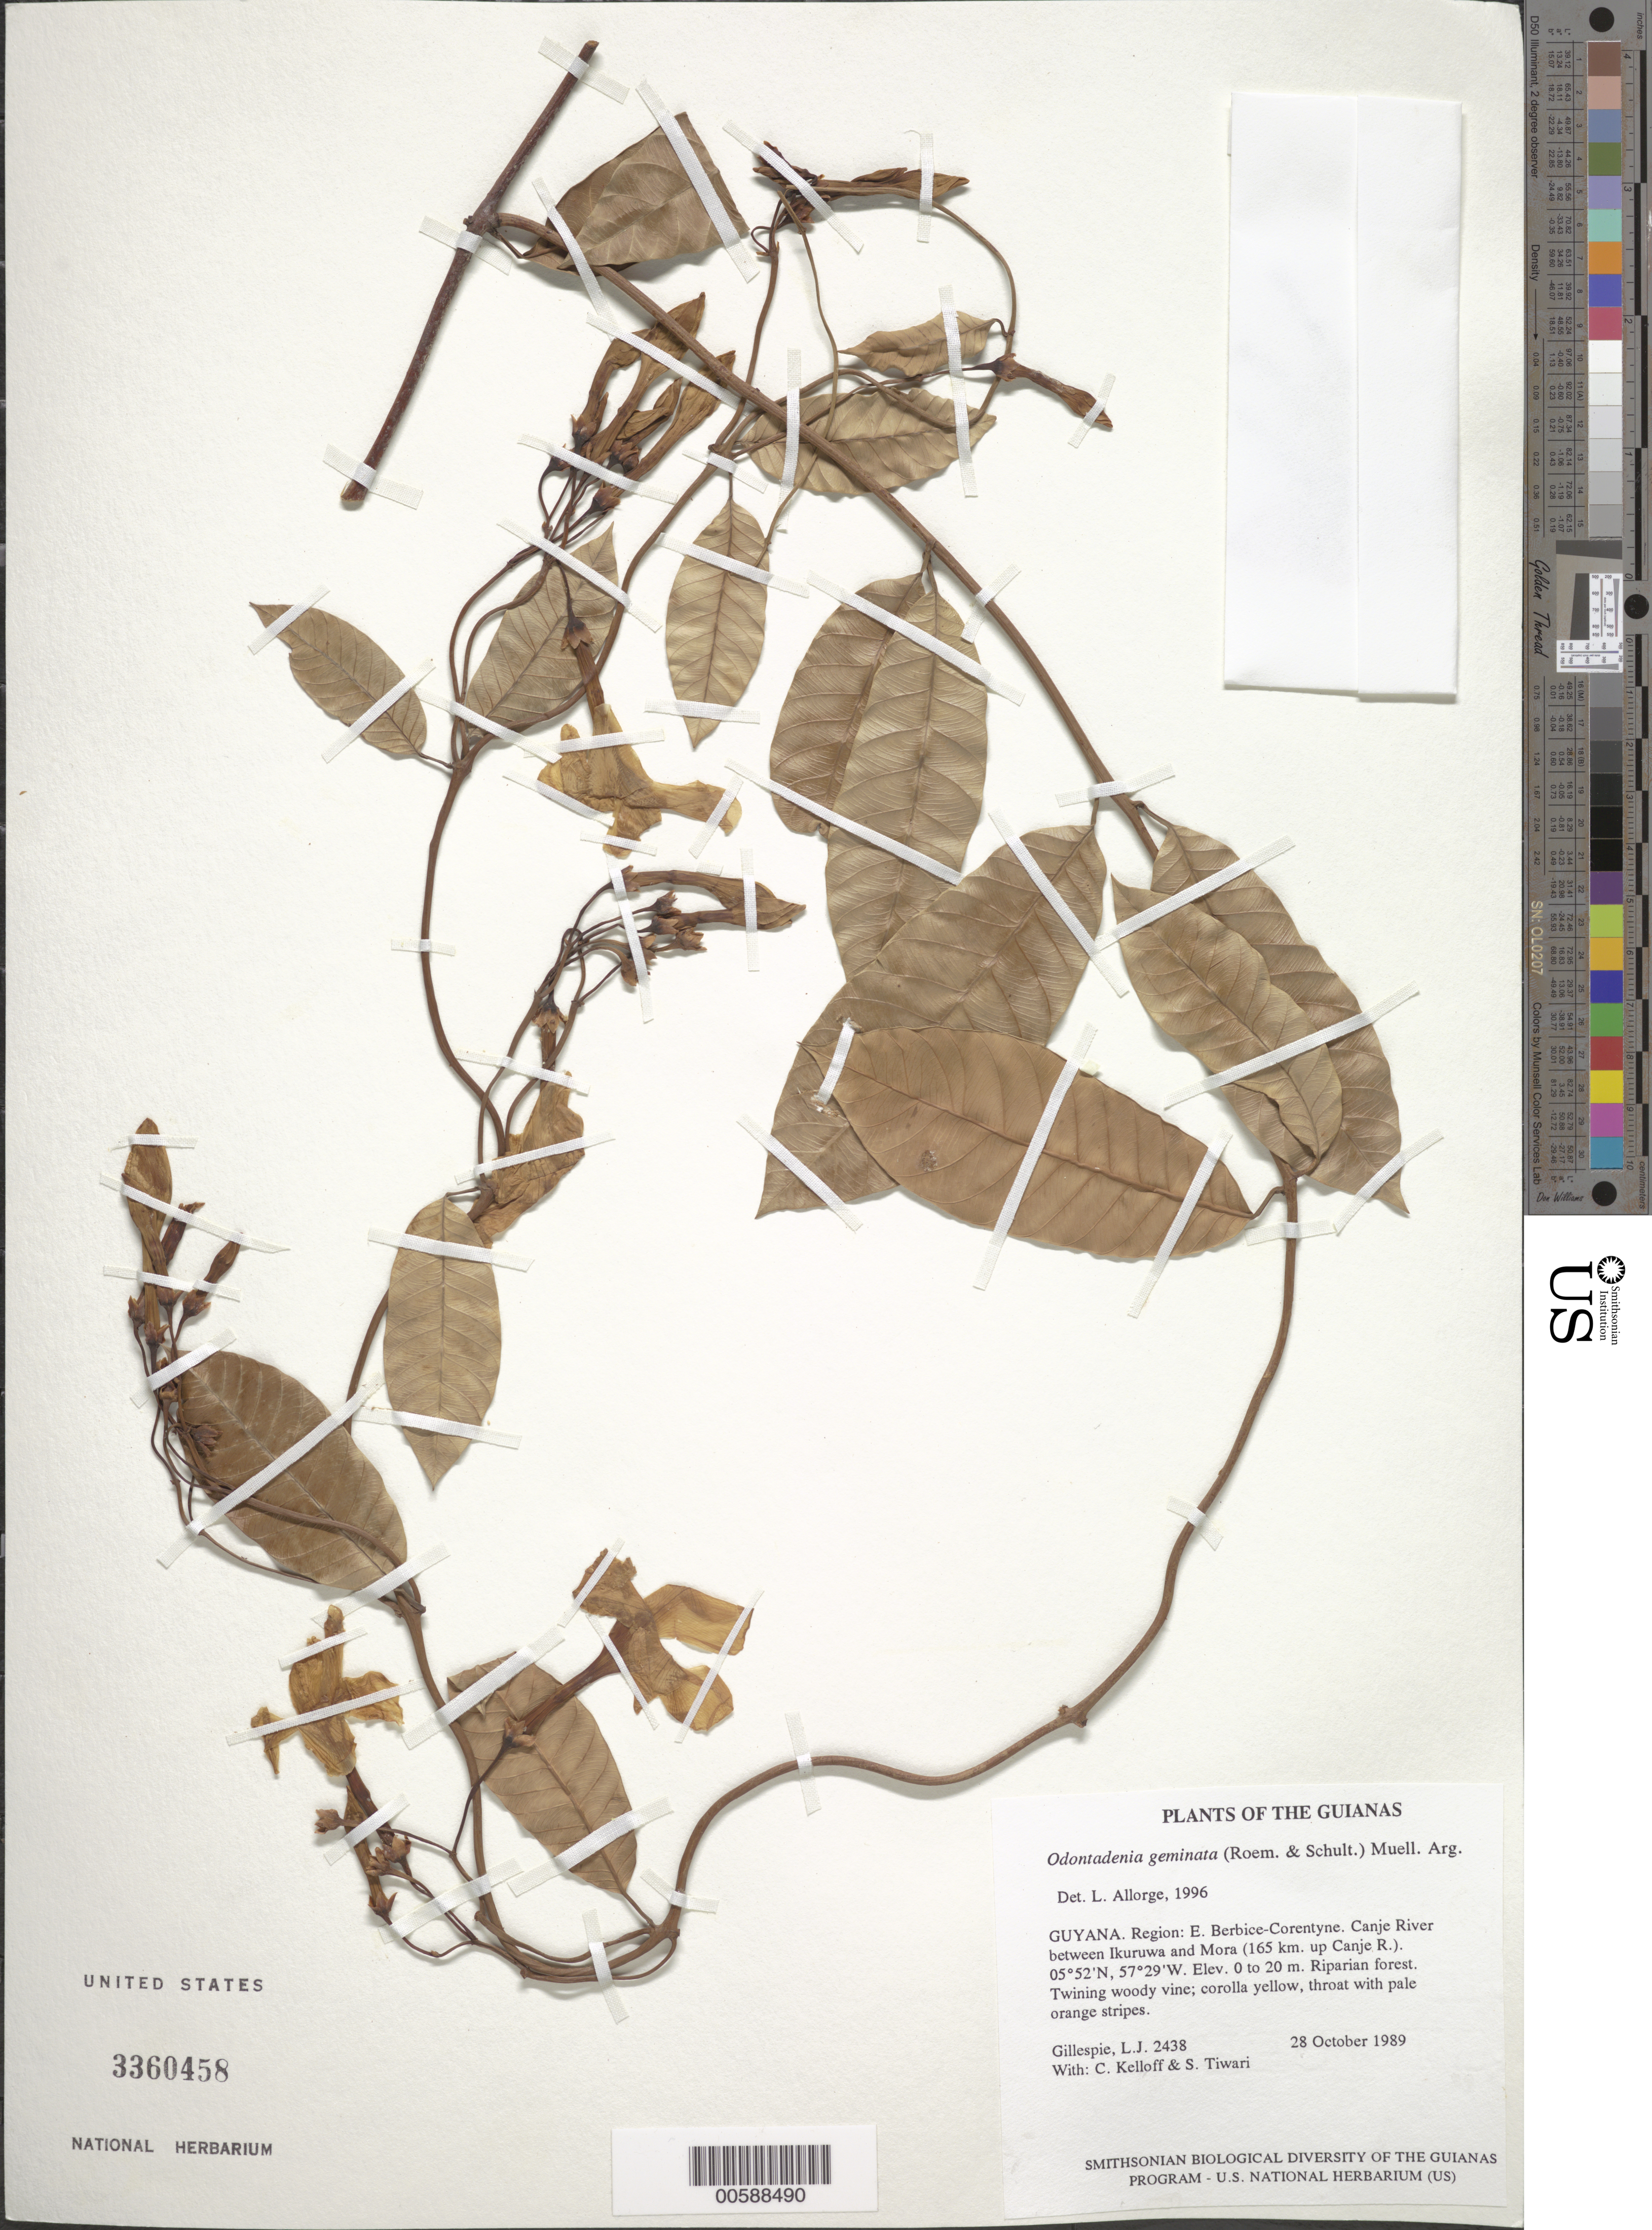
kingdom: Plantae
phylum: Tracheophyta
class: Magnoliopsida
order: Gentianales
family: Apocynaceae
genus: Odontadenia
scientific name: Odontadenia geminata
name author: (Hoffmanns. ex Roem. & Schult.) Müll. Arg.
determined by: Allorge, L.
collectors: L. J. Gillespie, C. L. Kelloff & S. Tiwari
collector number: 2438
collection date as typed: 28 October 1989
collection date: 1989-10-28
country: Guyana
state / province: E. Berbice-Corentyne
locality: Canje River between Ikuruwa and Mora (165 km. up Canje R.)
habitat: Riparian forest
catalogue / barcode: US 3360458